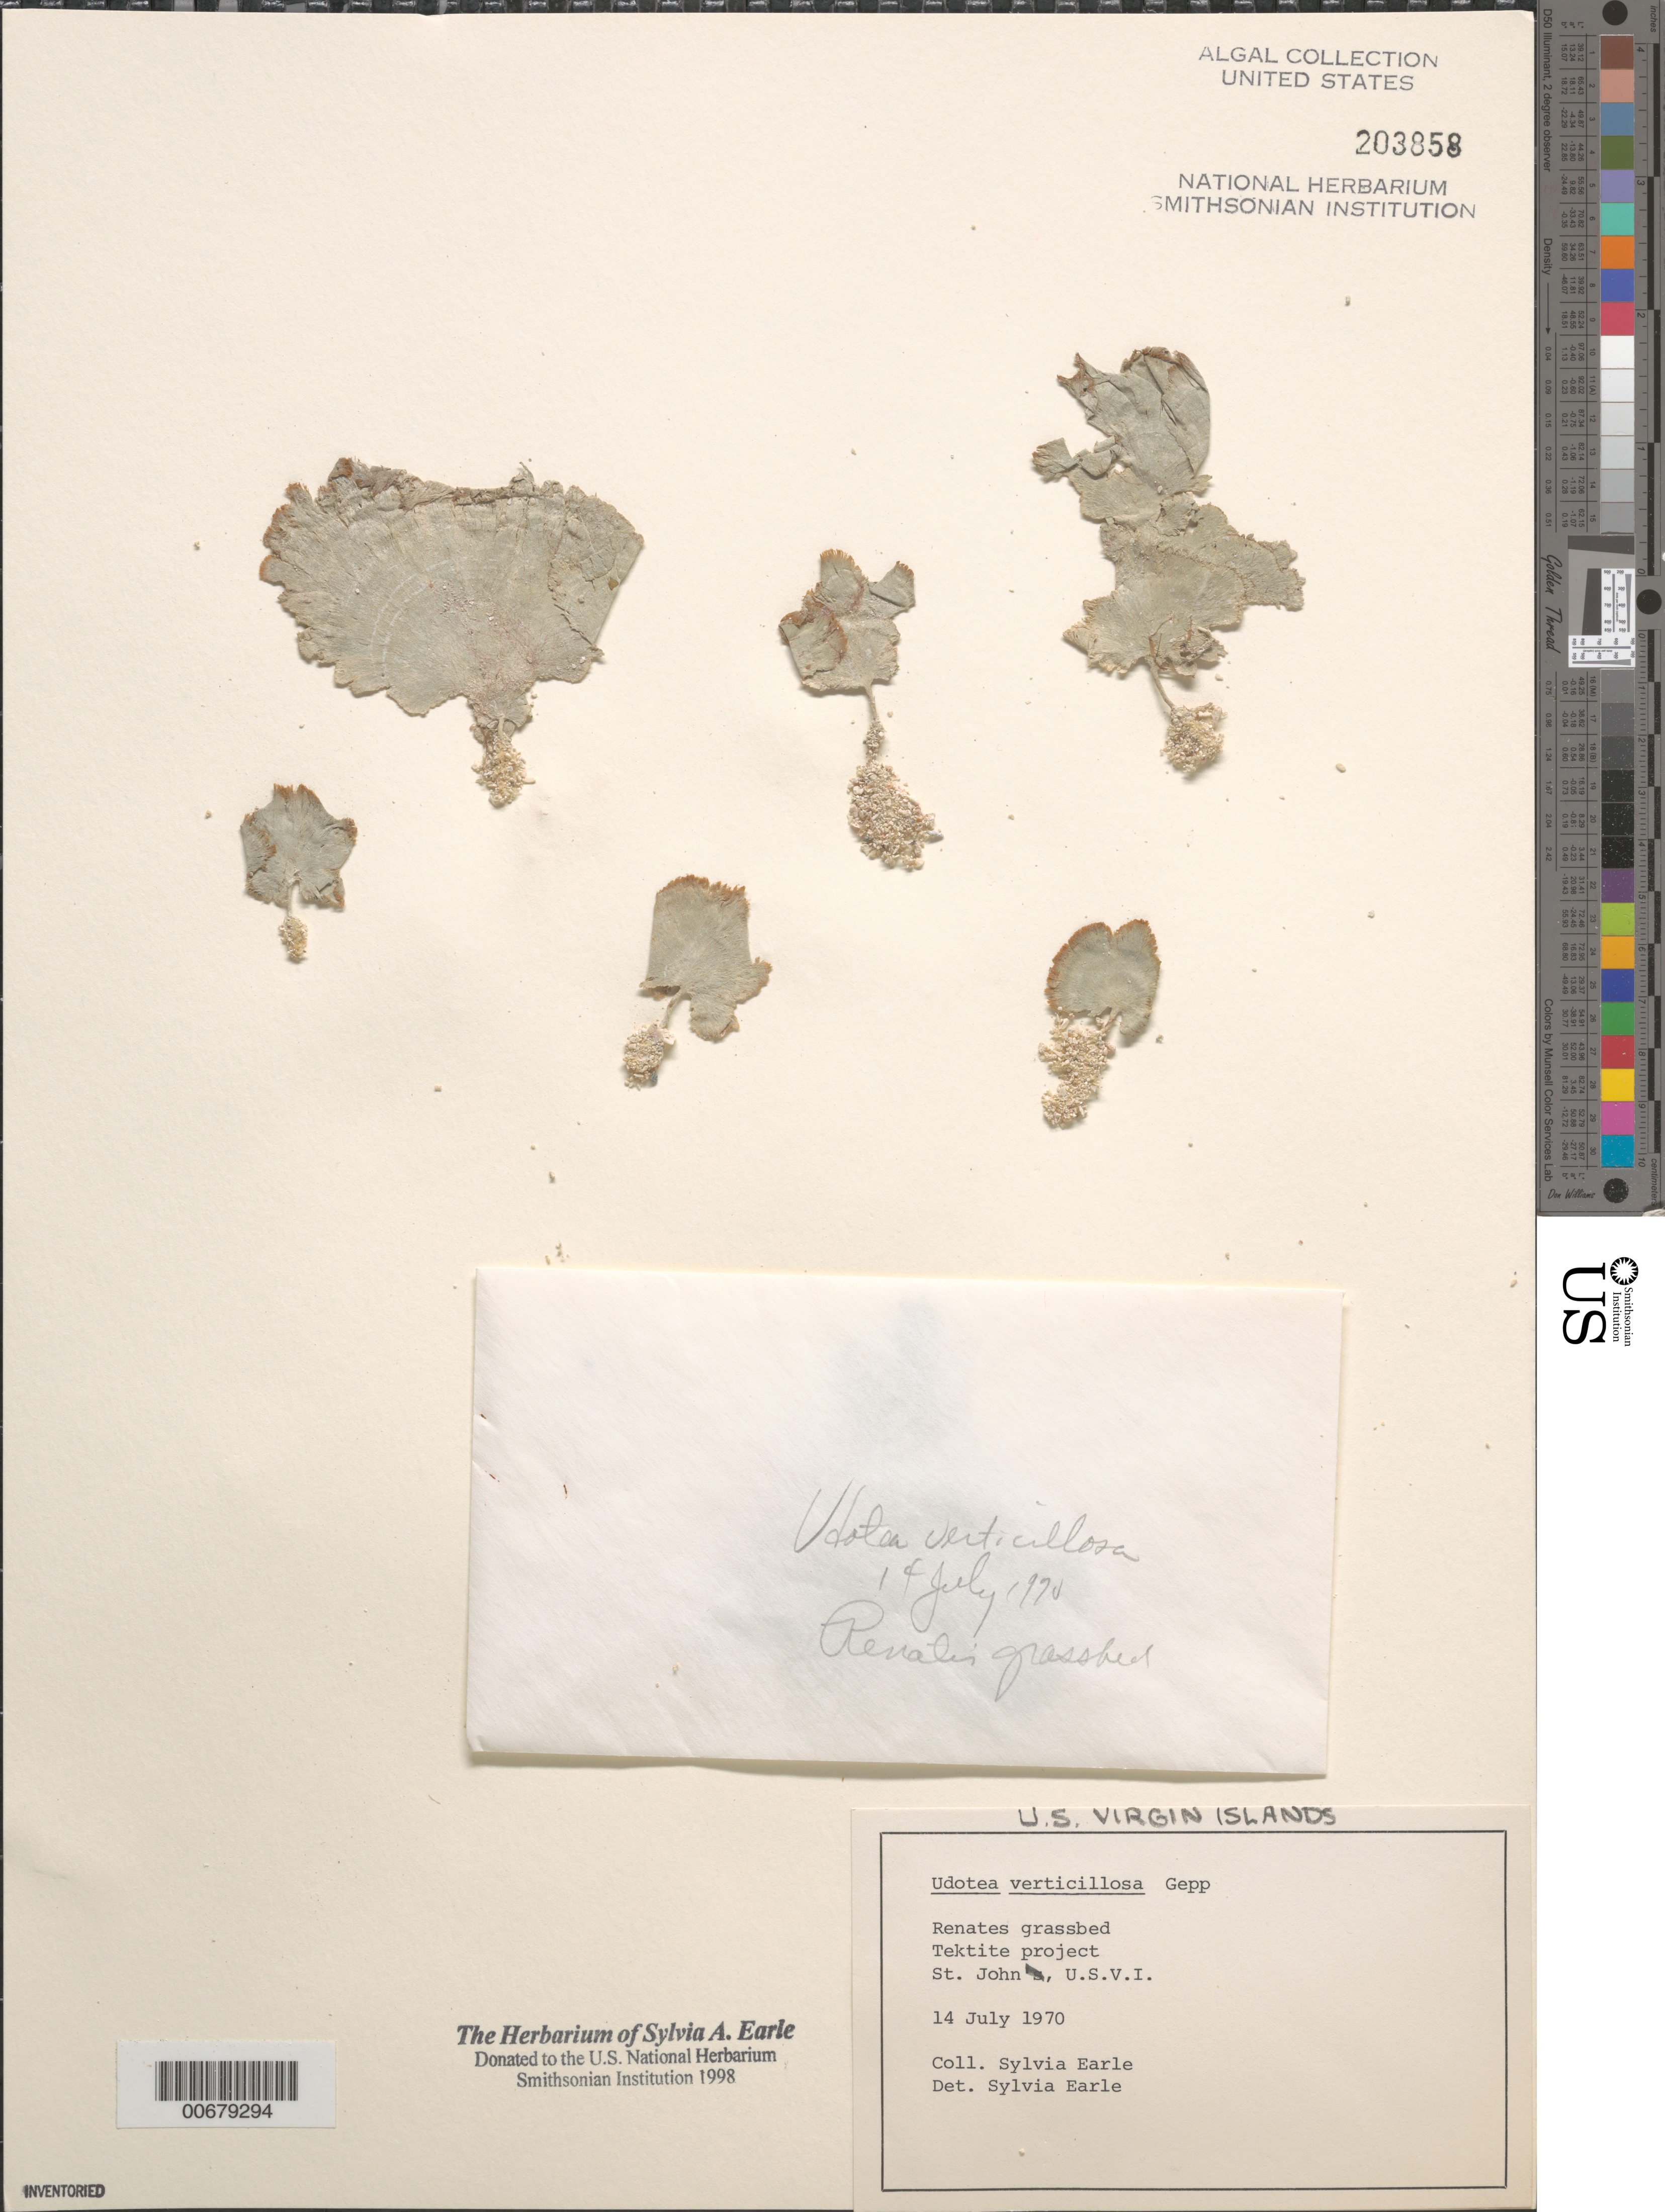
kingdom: Plantae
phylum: Chlorophyta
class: Ulvophyceae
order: Bryopsidales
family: Udoteaceae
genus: Udotea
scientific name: Udotea verticillosa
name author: A. Gepp & E. Gepp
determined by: Earle, S. A.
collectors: S. A. Earle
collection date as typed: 14 Jul 1970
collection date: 1970-07-14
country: U.S. Virgin Islands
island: St. John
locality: Renates grassbed, Tektite Project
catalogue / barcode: US 203858